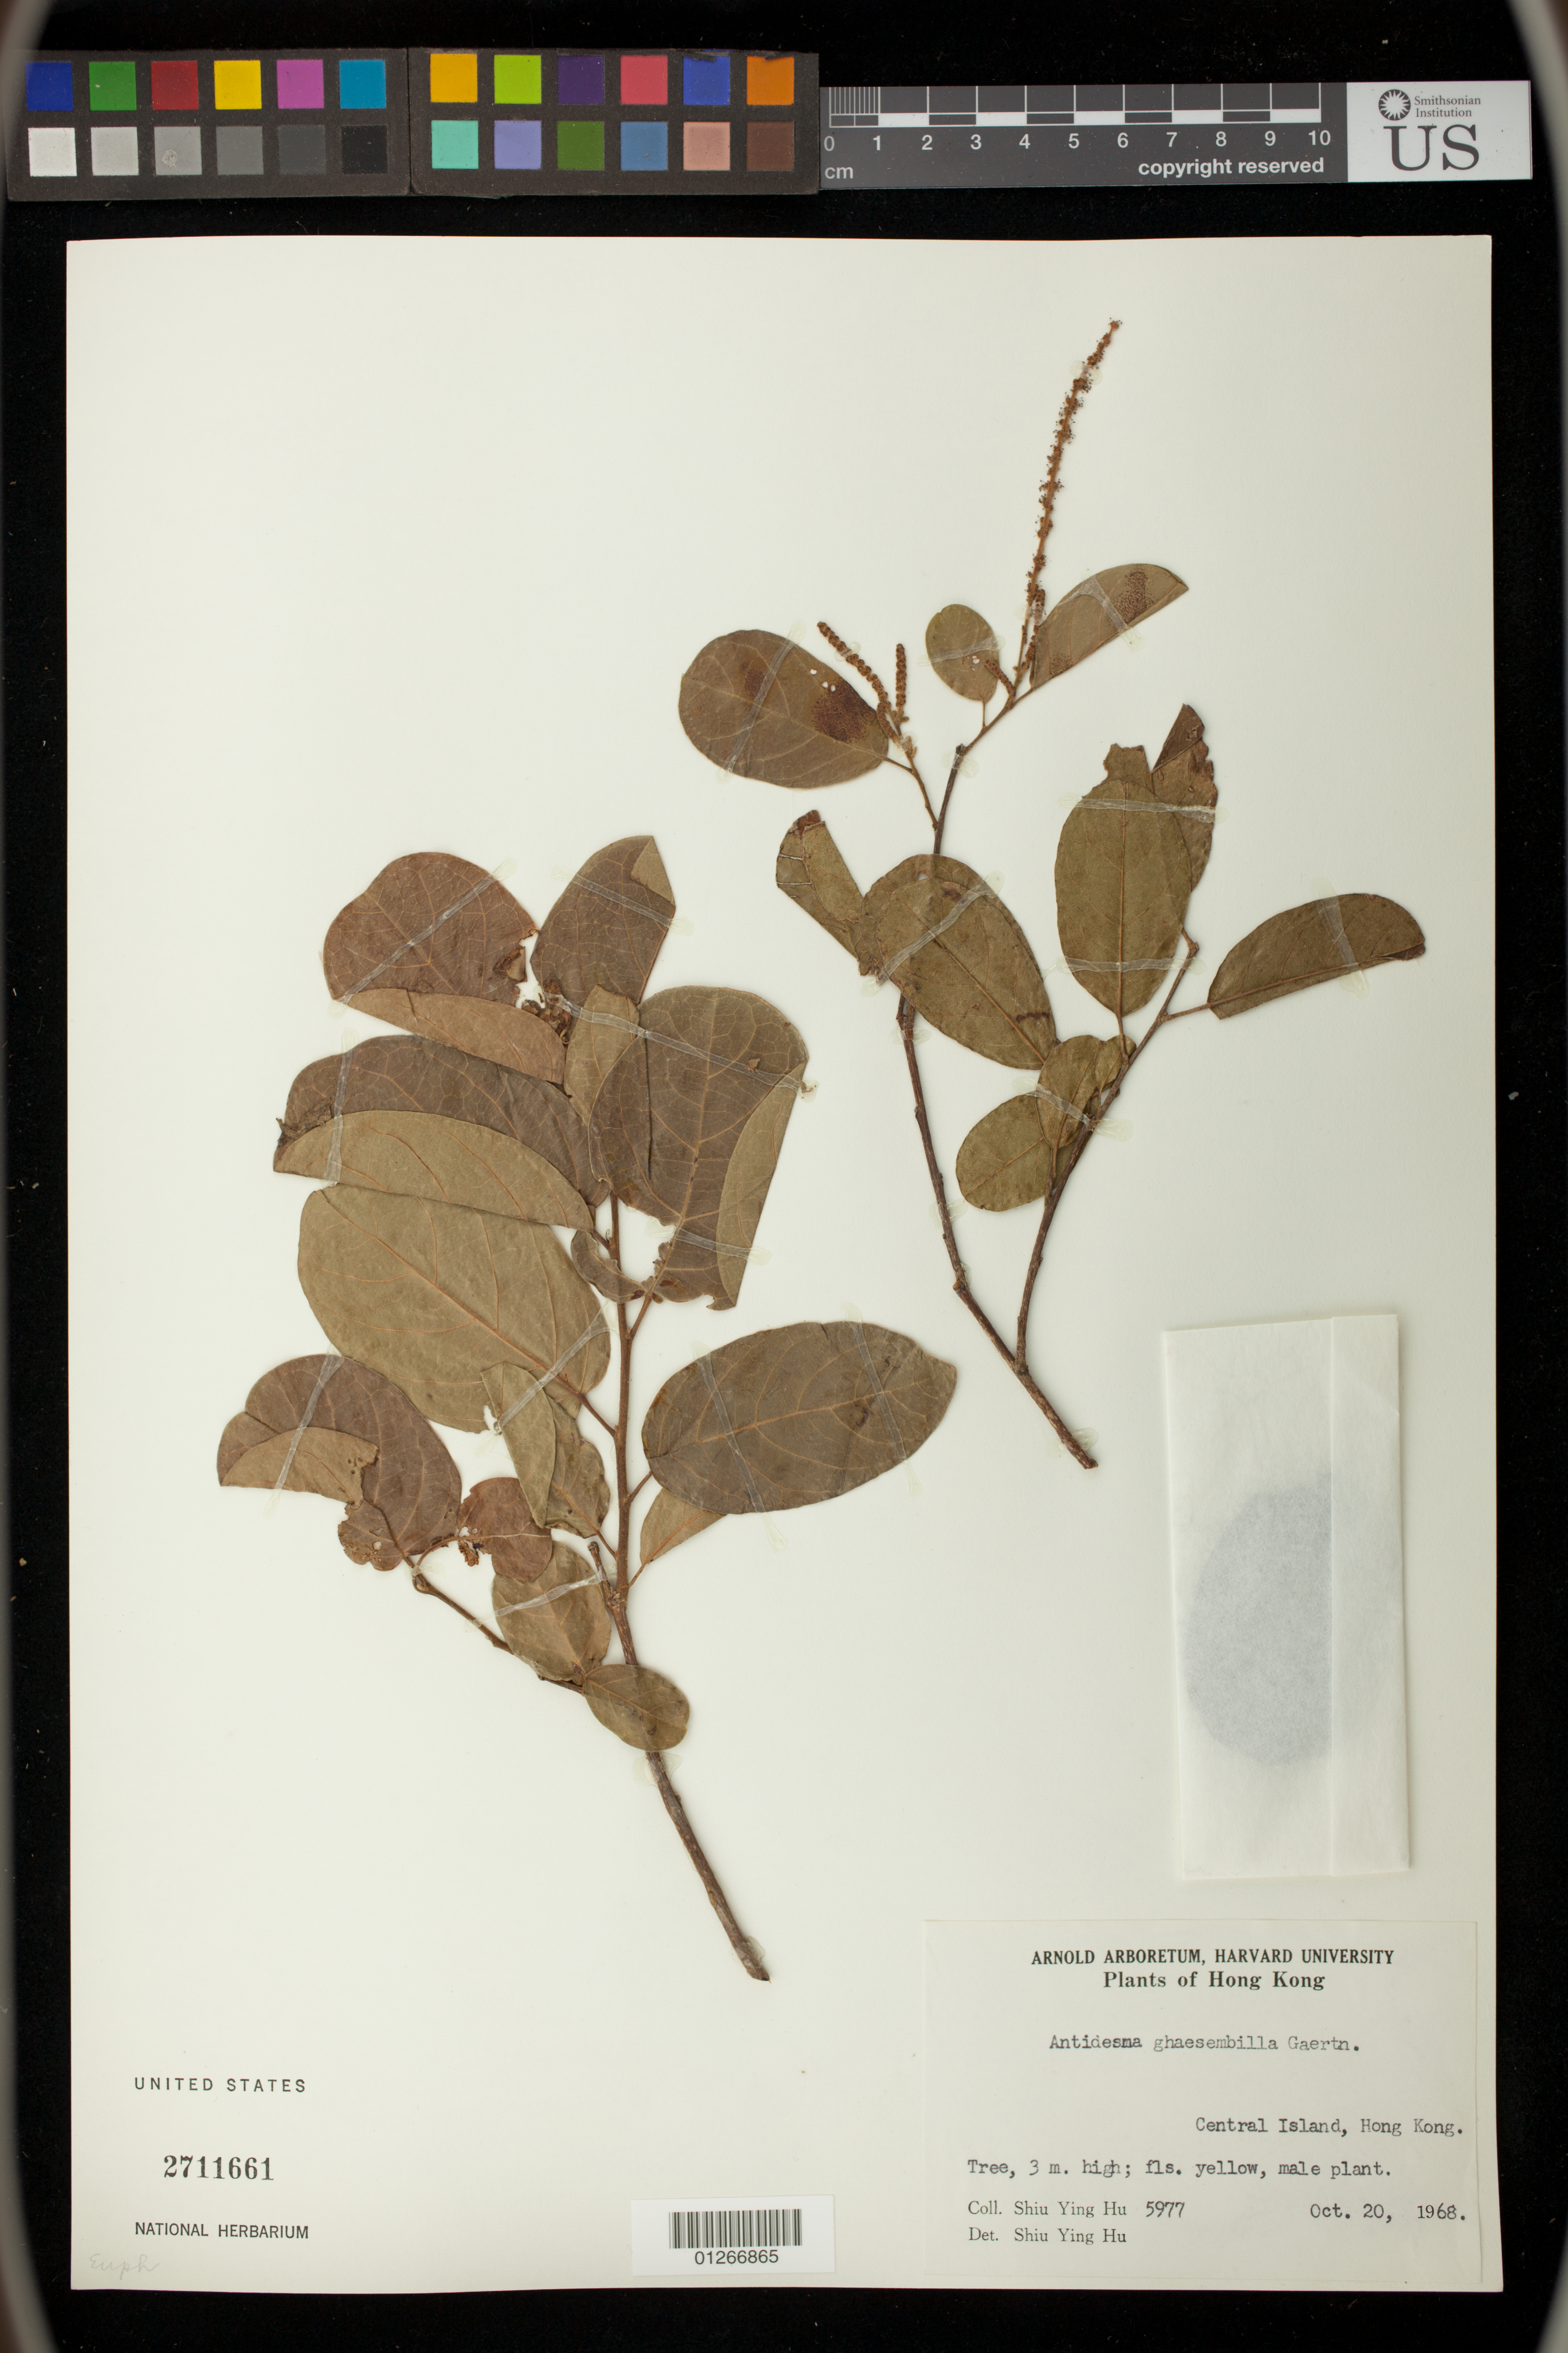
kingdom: Plantae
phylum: Tracheophyta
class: Magnoliopsida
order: Malpighiales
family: Phyllanthaceae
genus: Antidesma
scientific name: Antidesma ghaesembilla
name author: Gaertn.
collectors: Y. Shiu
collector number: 5977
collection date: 1968-10-20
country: China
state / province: Hong Kong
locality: Central Island, Hong Kong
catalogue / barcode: US 2711661